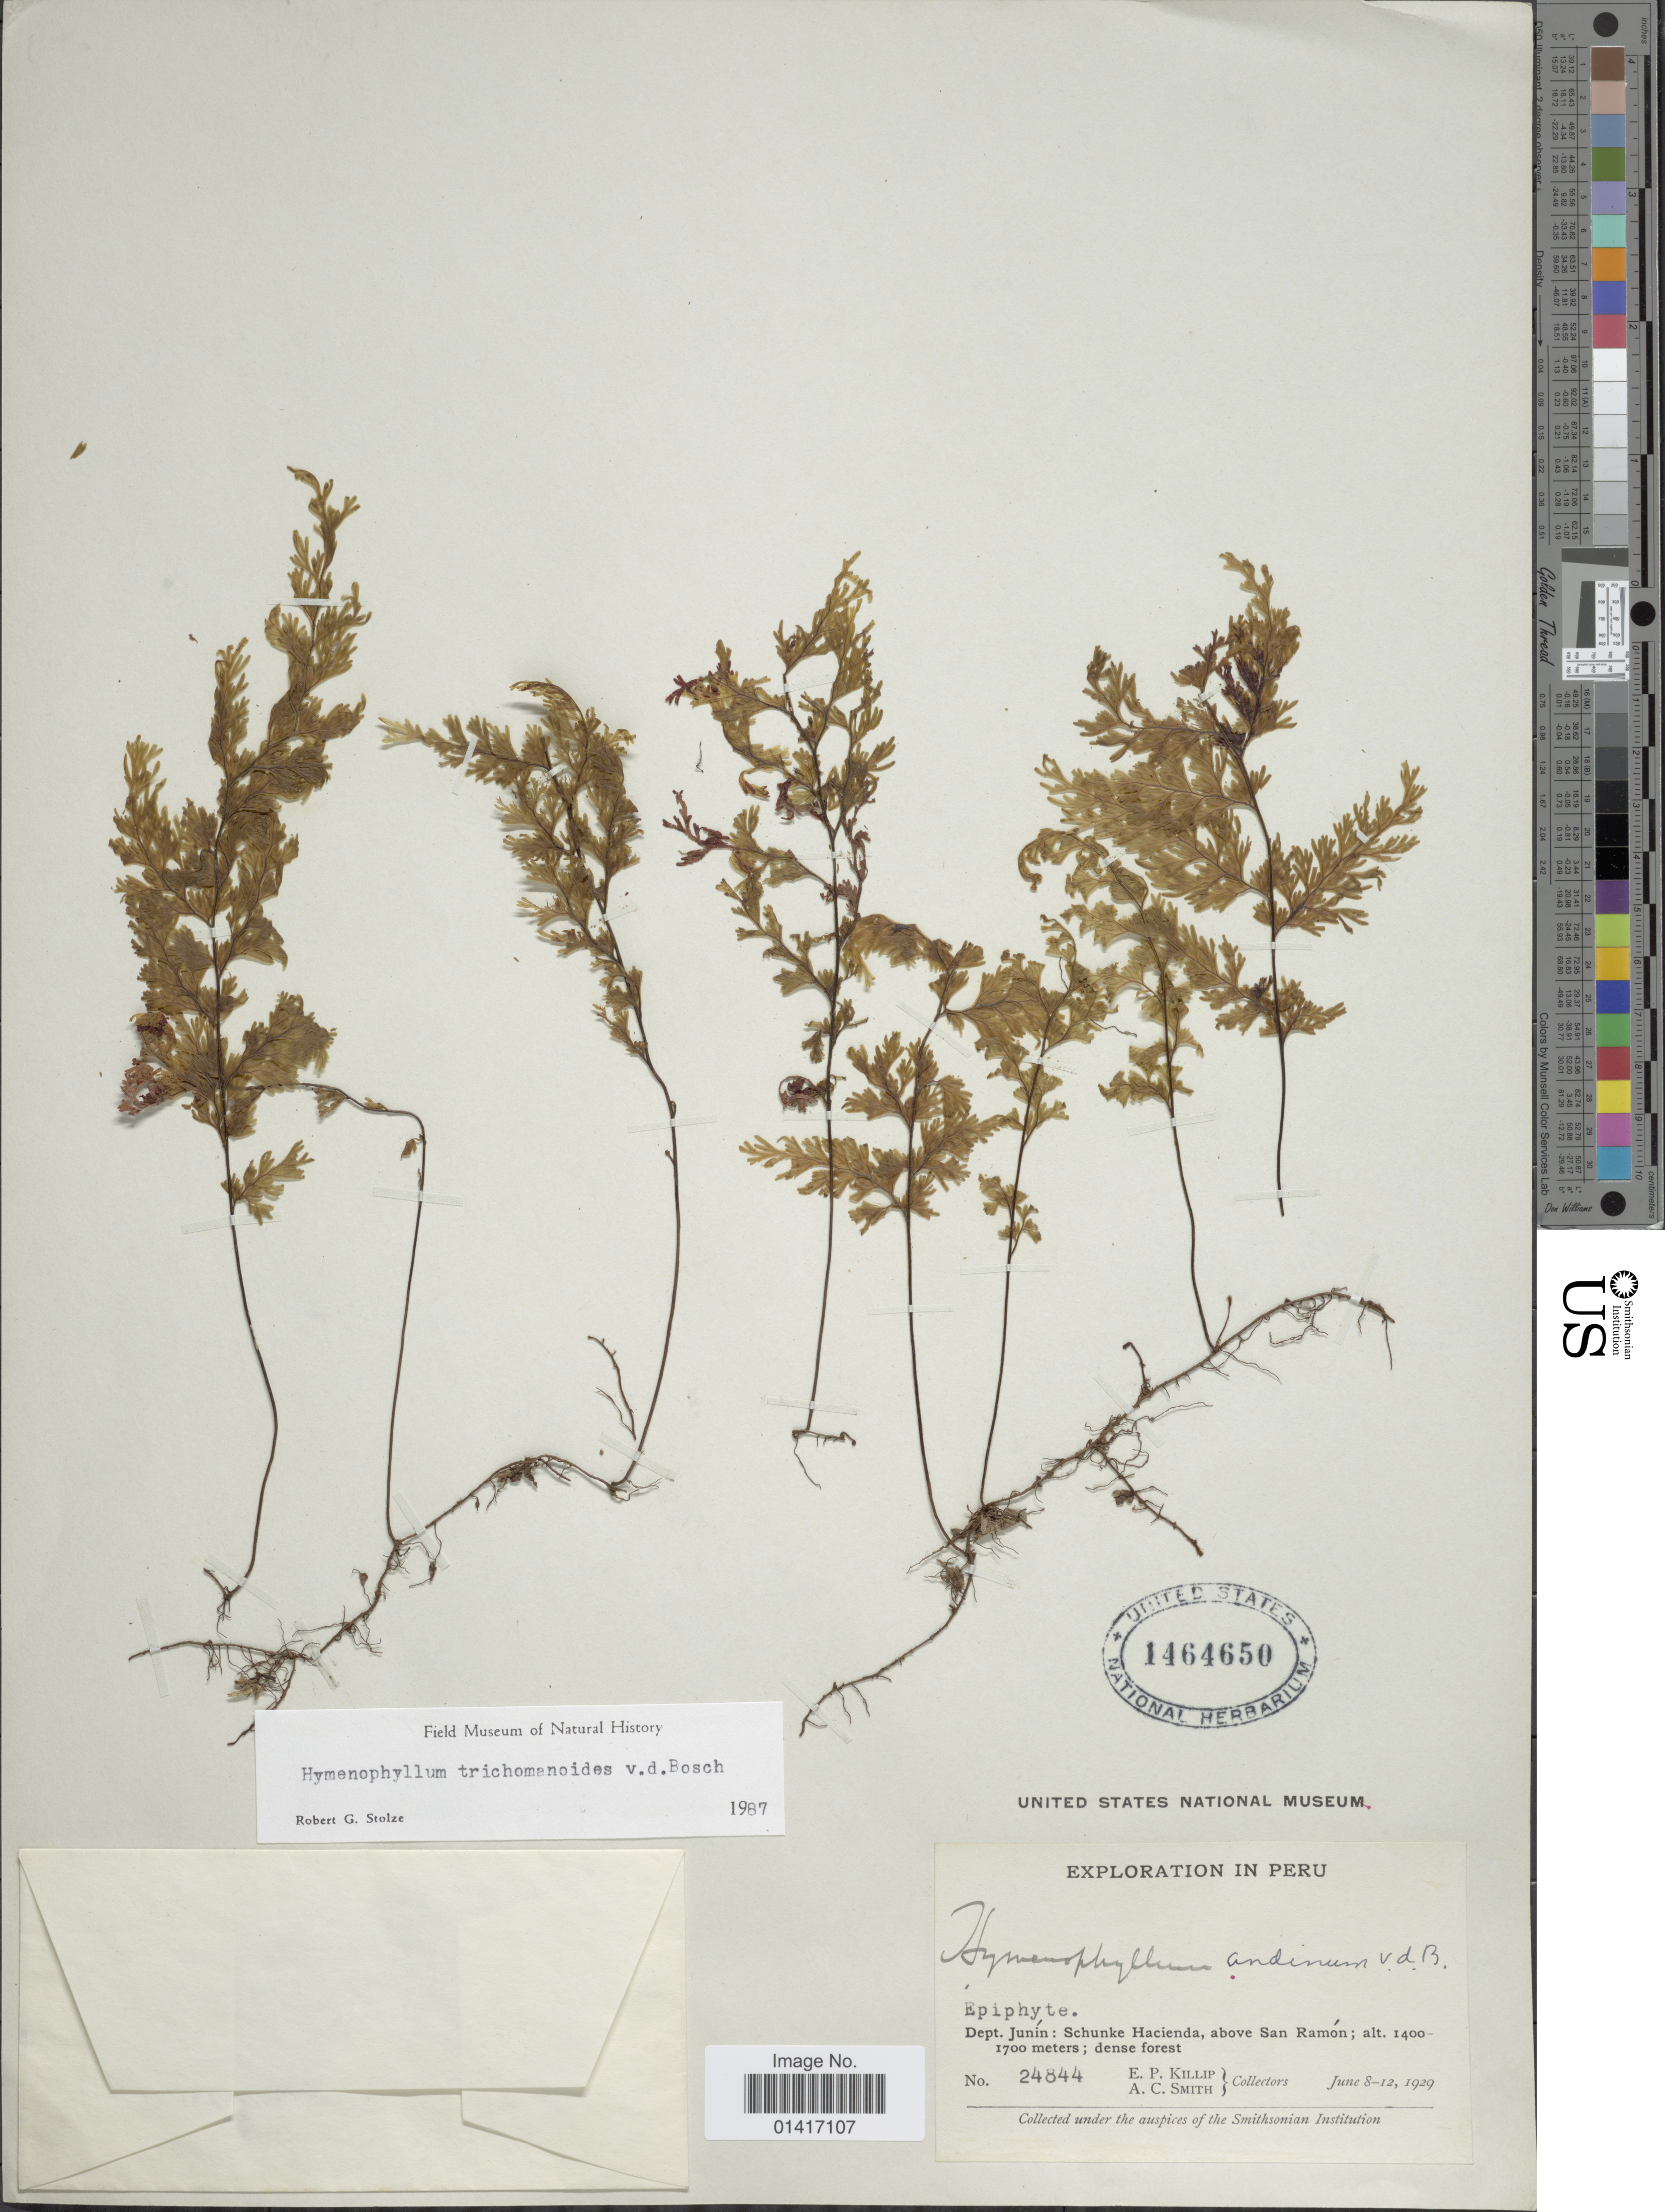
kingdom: Plantae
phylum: Tracheophyta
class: Polypodiopsida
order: Hymenophyllales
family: Hymenophyllaceae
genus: Hymenophyllum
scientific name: Hymenophyllum trichomanoides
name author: Bosch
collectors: E. P. Killip & A. C. Smith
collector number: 24844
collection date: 1929-06-08/1929-06-12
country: Peru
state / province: Junín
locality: Dept. Junín: Schunke Hacienda, above San Ramón.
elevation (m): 1400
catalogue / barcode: US 1464650